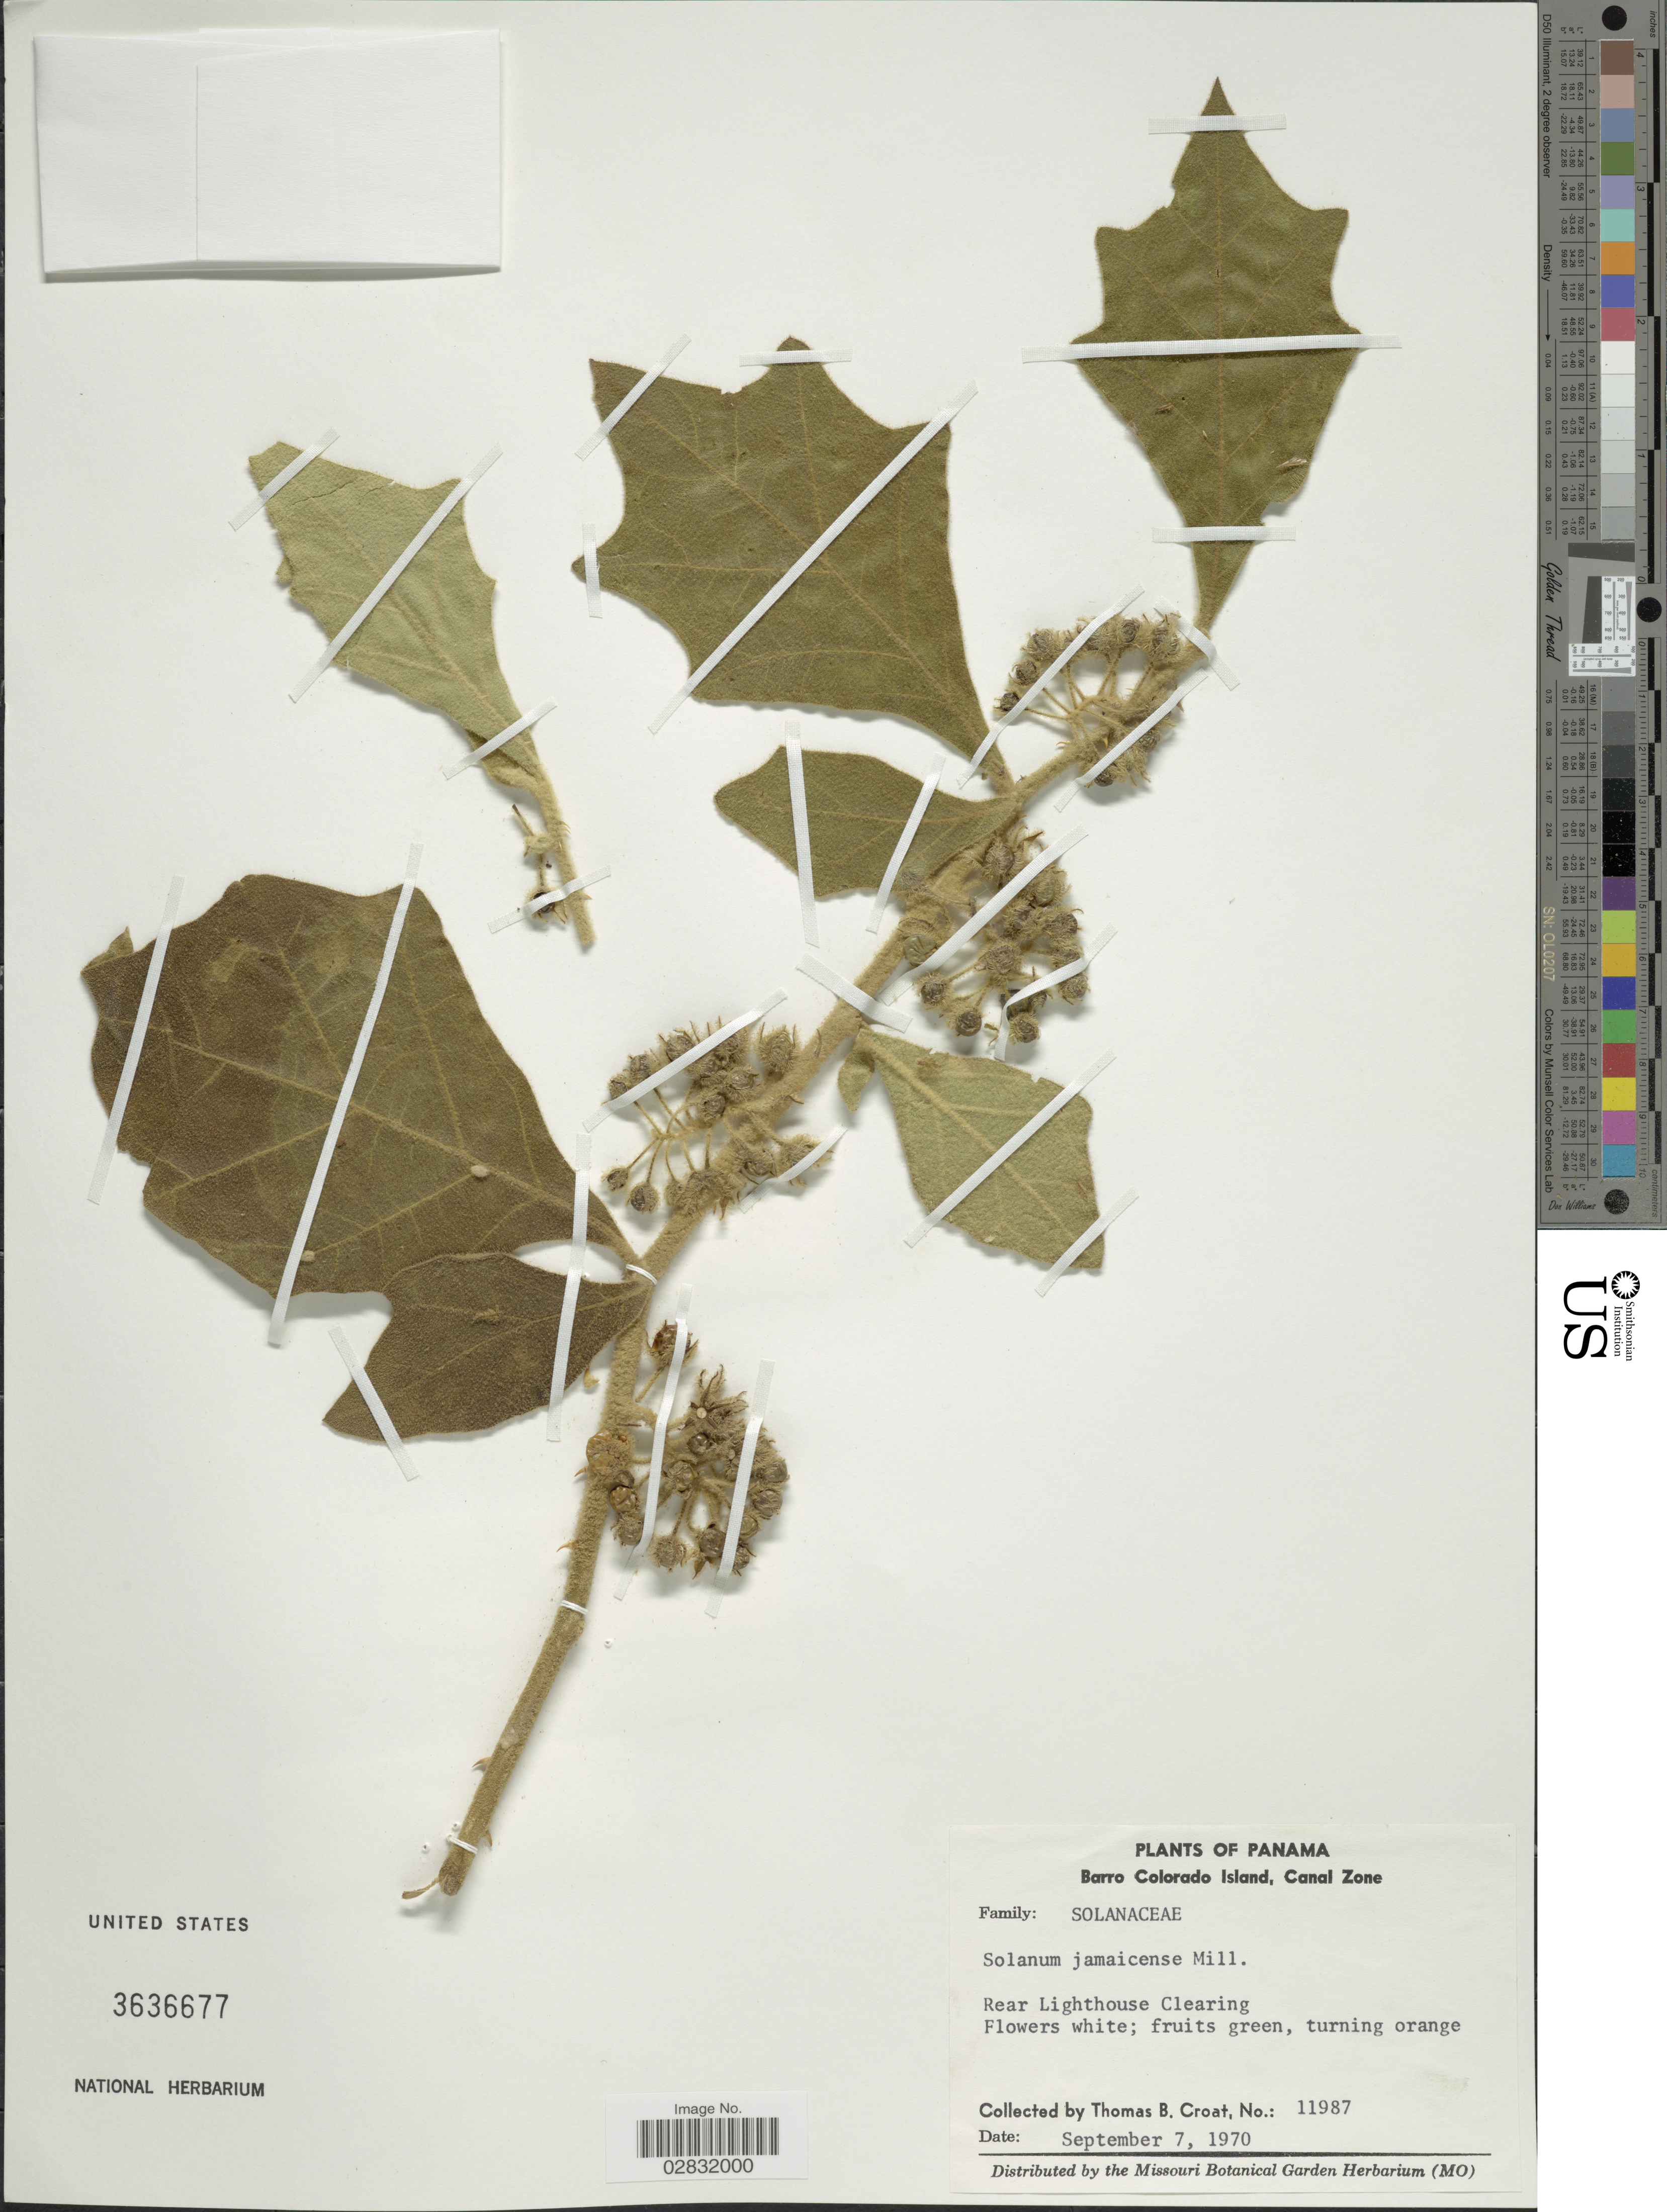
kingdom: Plantae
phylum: Tracheophyta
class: Magnoliopsida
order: Solanales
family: Solanaceae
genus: Solanum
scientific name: Solanum jamaicense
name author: Mill.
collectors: T. B. Croat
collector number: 11987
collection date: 1970-09-07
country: Panama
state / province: Panamá Oeste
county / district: Canal Zone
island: Barro Colorado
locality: Barro Colorado Island, Canal Zone. Rear Lighthouse Clearing.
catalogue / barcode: US 3636677